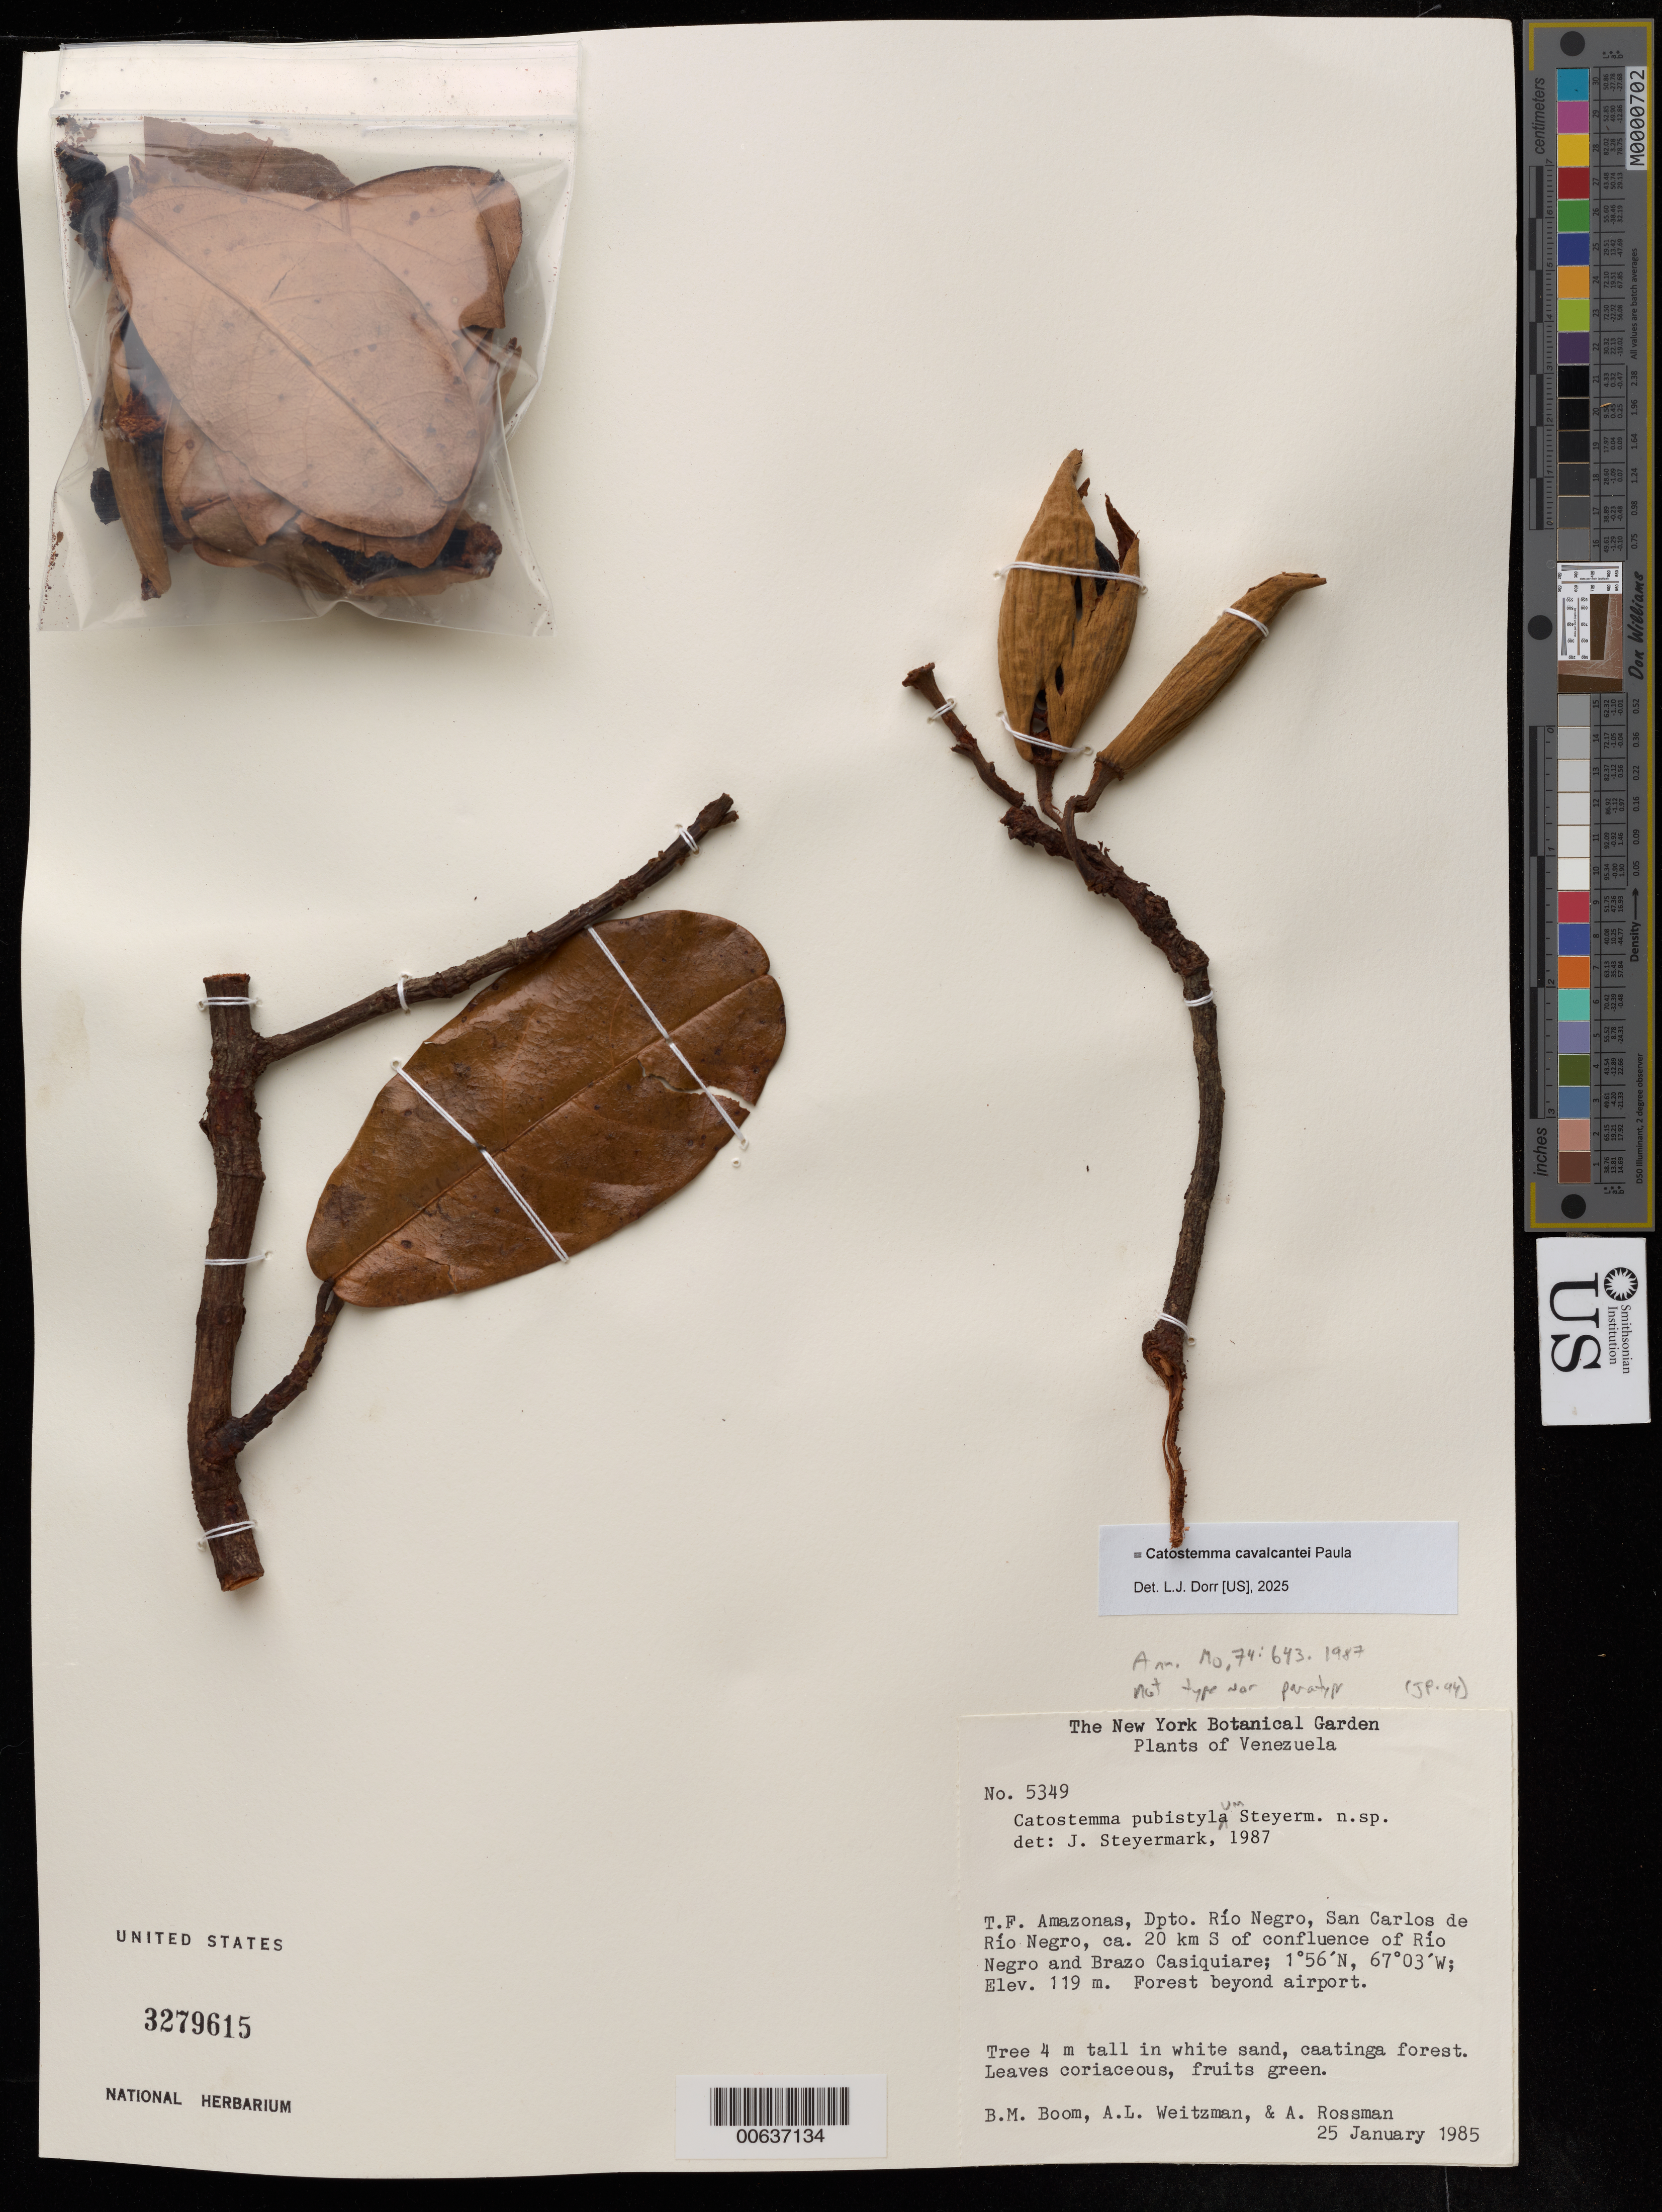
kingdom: Plantae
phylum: Tracheophyta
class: Magnoliopsida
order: Malvales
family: Malvaceae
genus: Catostemma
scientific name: Catostemma cavalcantei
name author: Paula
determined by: Dorr, Laurence J., Curator (BOT), Smithsonian Institution - National Museum of Natural History (UNITED STATES)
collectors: B. M. Boom, A. L. Weitzman & A. Rossman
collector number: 5349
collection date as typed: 25-Jan-85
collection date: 1985-01-25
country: Venezuela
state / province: Amazonas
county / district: Río Negro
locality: San Carlos de Río Negro, ca. 20 km S of confl. of Río Negro and Brazo Casiquiare; beyond airport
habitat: White sand, caatinga forest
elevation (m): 119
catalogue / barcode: US 3279615